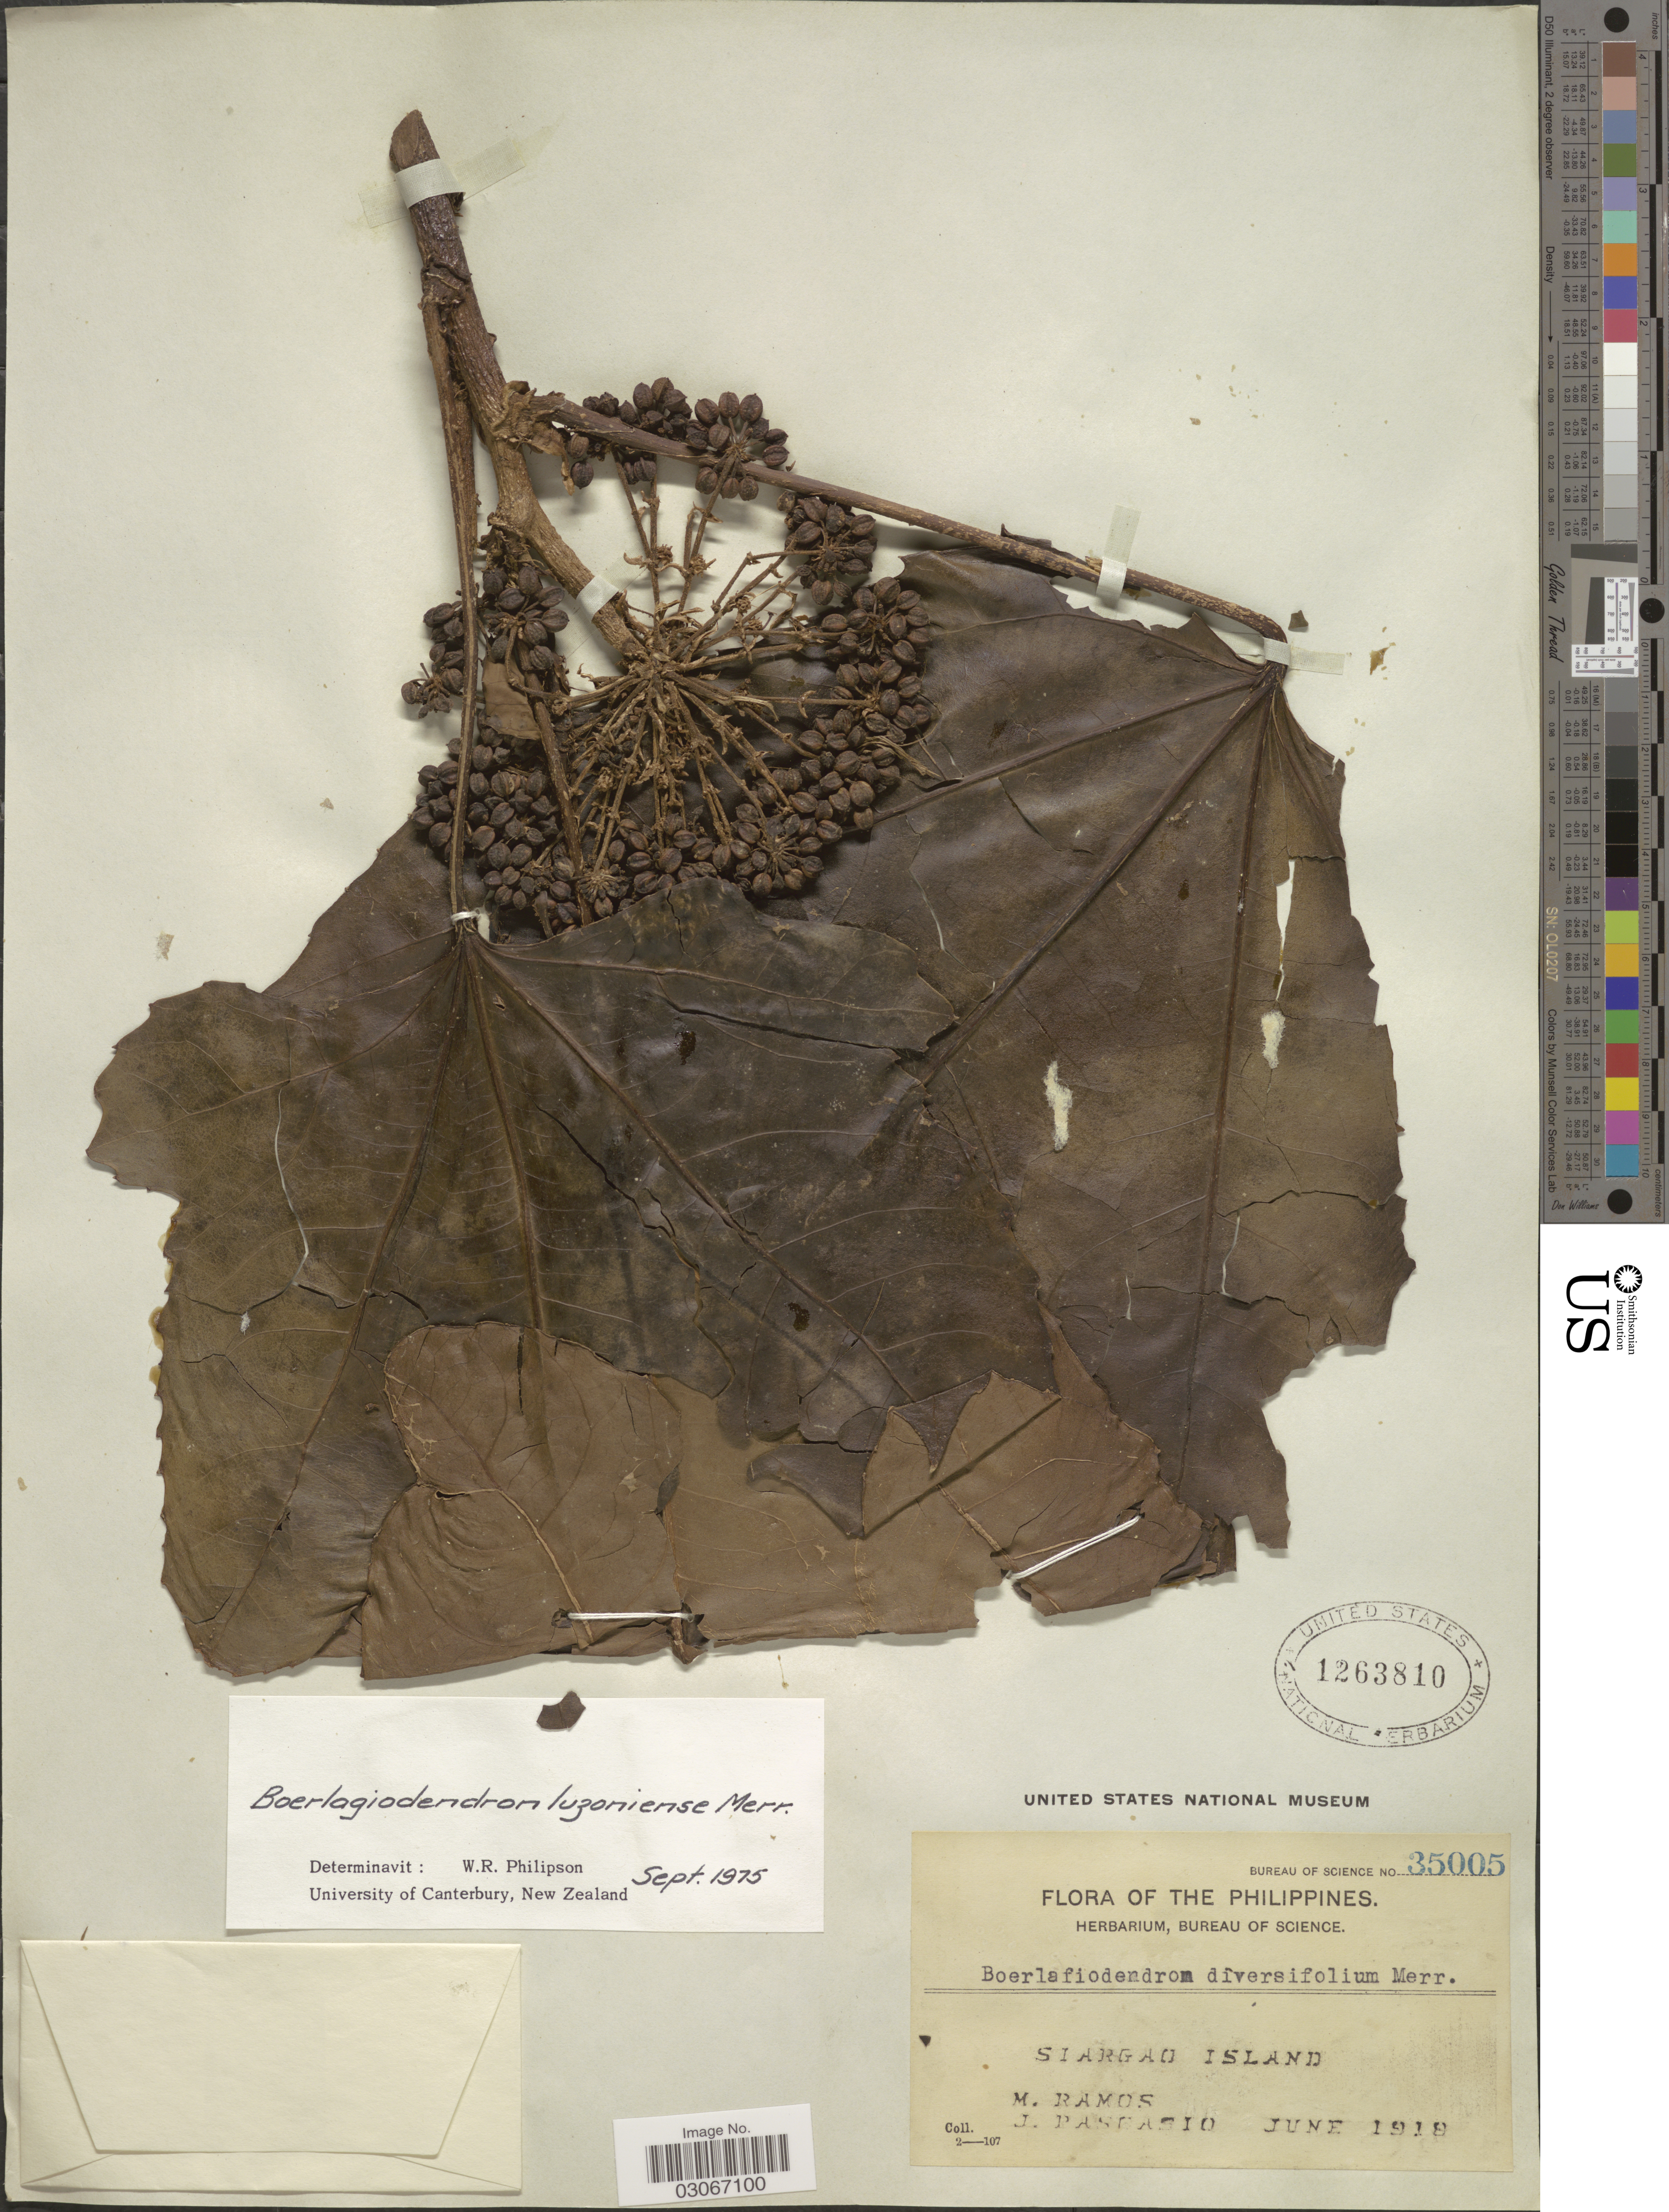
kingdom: Plantae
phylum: Tracheophyta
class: Magnoliopsida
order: Apiales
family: Araliaceae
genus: Osmoxylon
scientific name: Osmoxylon luzoniense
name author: (Merr.) Philipson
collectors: M. Ramos & J. Pascasio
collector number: Bureau of Science 35005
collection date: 1918-06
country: Philippines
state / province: Caraga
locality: Siargao Island.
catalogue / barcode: US 1263810